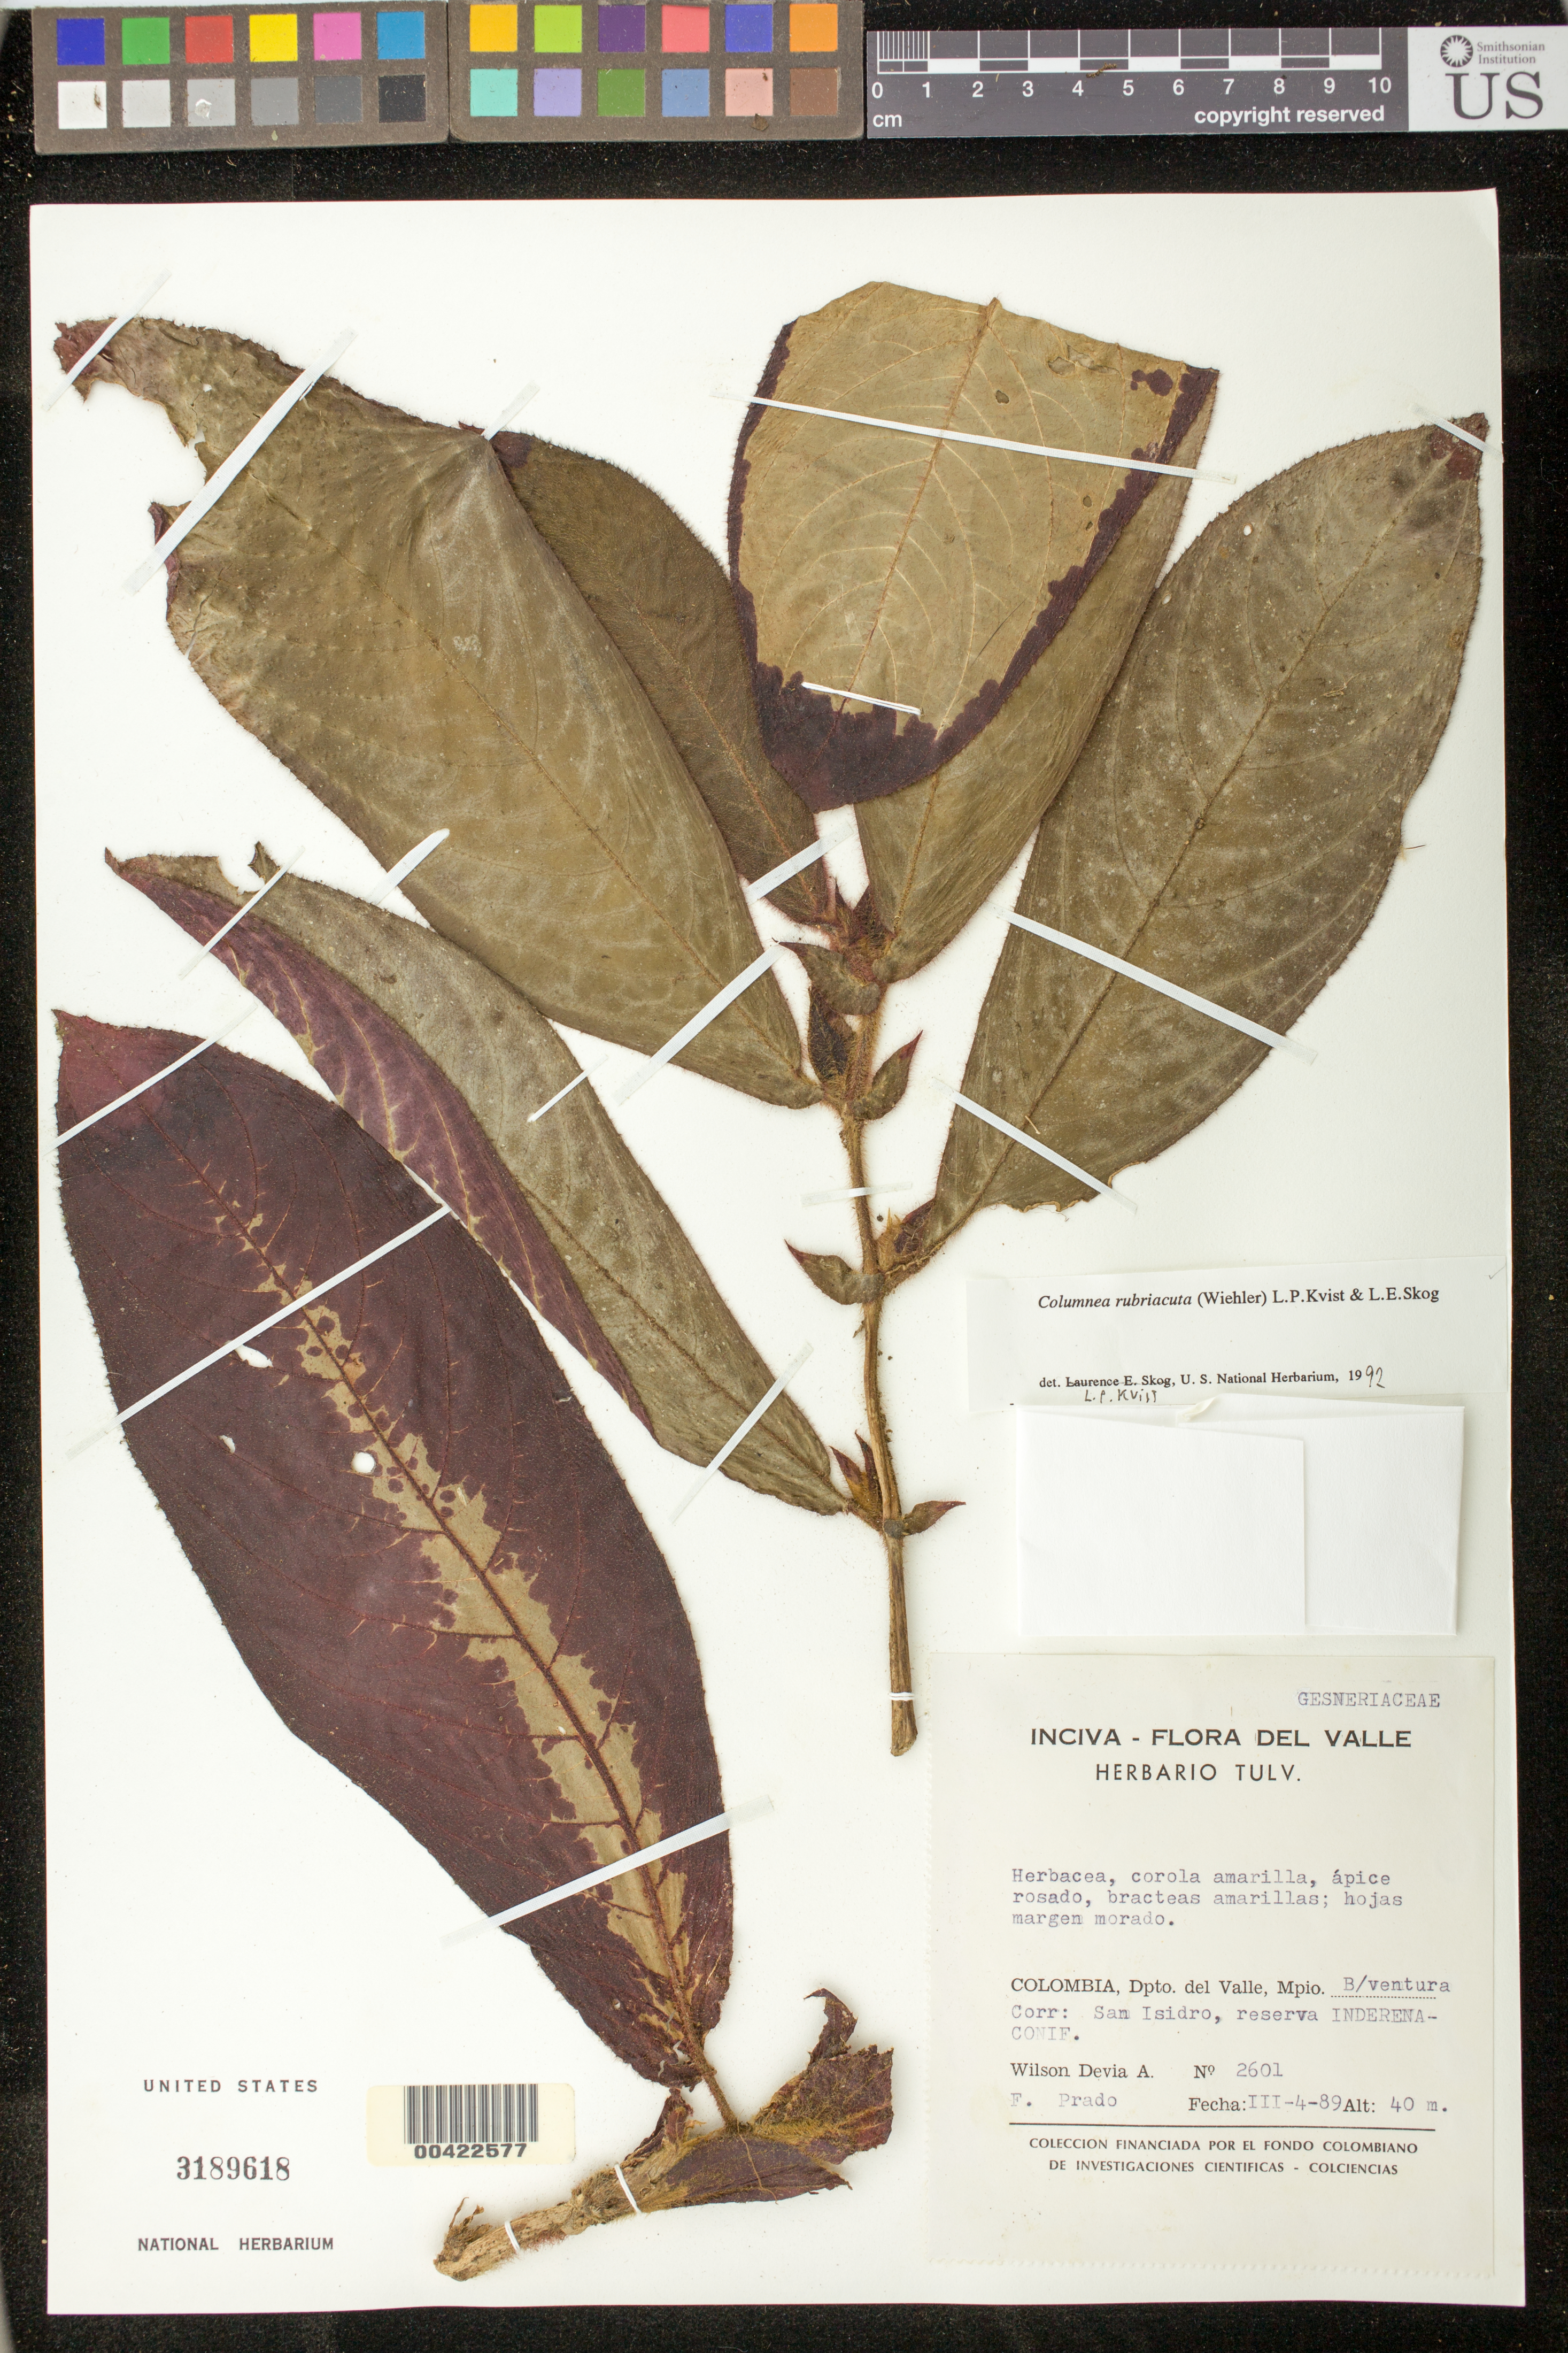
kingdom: Plantae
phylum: Tracheophyta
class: Magnoliopsida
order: Lamiales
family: Gesneriaceae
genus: Columnea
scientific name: Columnea rubriacuta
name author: (Wiehler) L.P. Kvist & L.E. Skog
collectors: W. Devia A. & F. Prado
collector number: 2601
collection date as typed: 04 Mar 1989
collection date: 1989-03-04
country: Colombia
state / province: Valle del Cauca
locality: Beuventura, San Isidro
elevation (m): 40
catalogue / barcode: US 3189618